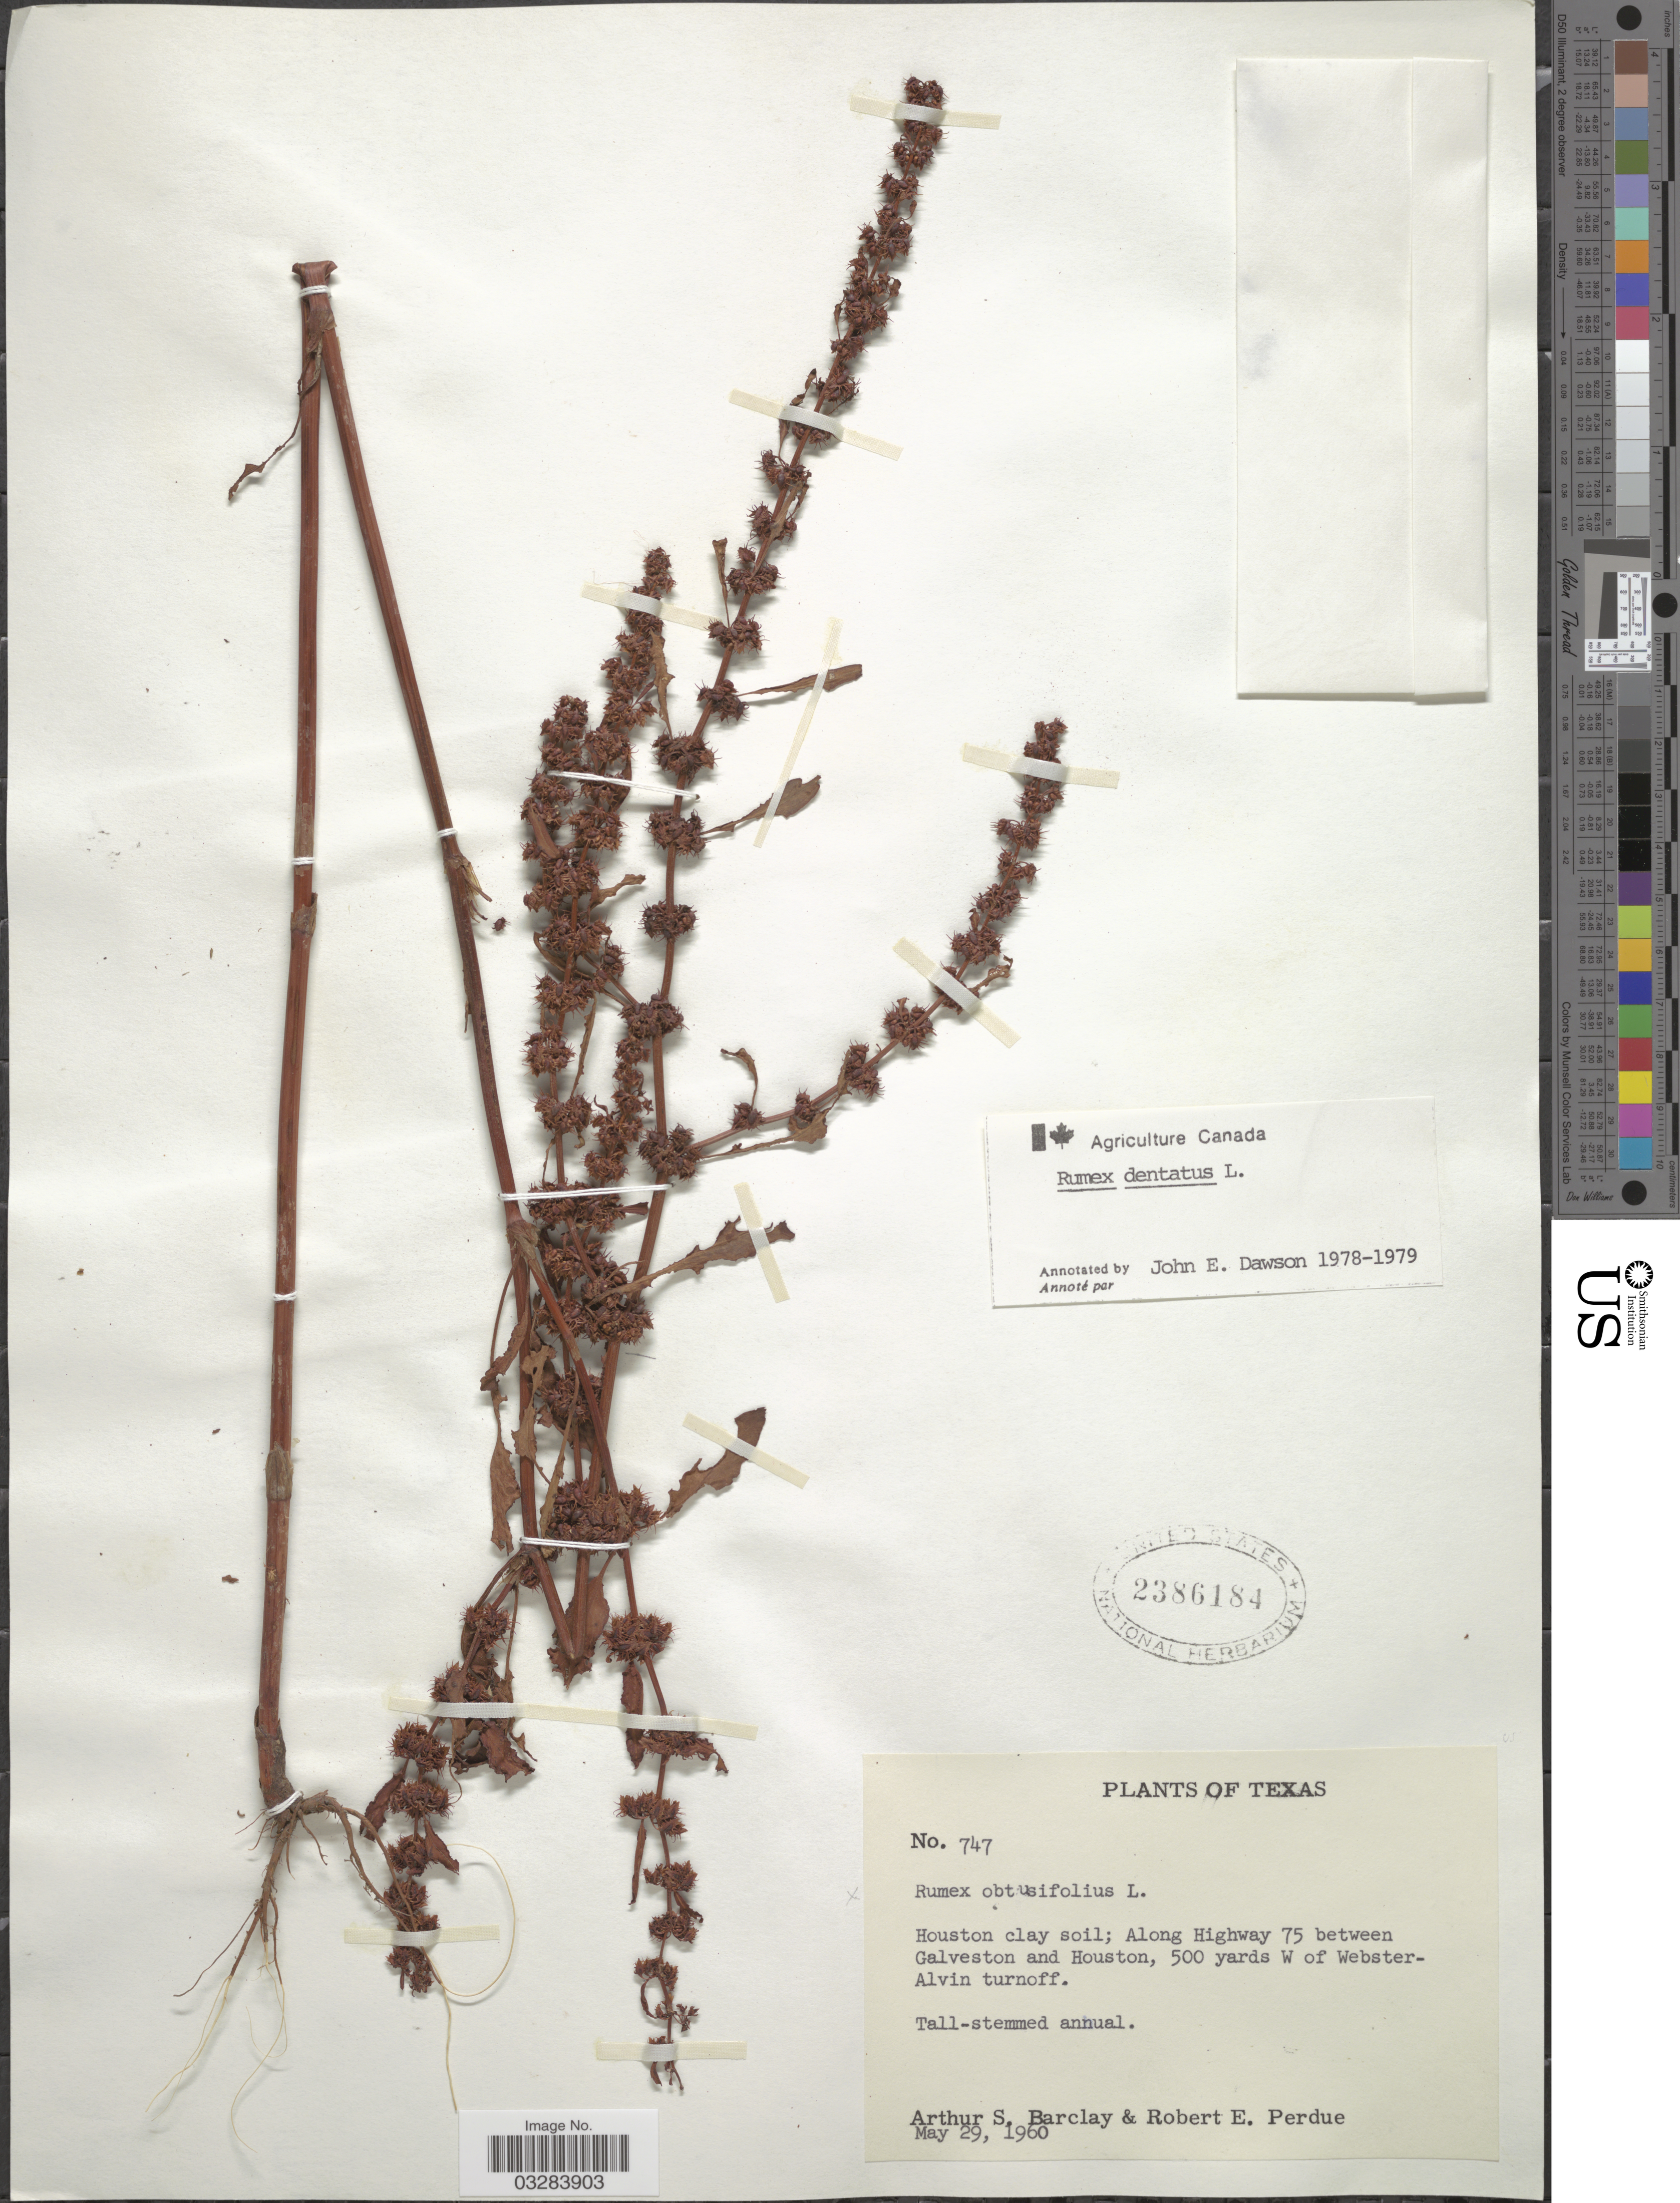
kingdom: Plantae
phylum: Tracheophyta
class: Magnoliopsida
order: Caryophyllales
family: Polygonaceae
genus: Rumex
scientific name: Rumex dentatus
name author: L.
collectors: A. S. Barclay & R. E. Perdue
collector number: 747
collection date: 1960-05-29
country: United States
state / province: Texas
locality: Houston clay soil; Along Highway 75 between Galveston and Houston, 500 yards W of Webster-Alvin turnoff.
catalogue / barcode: US 2386184